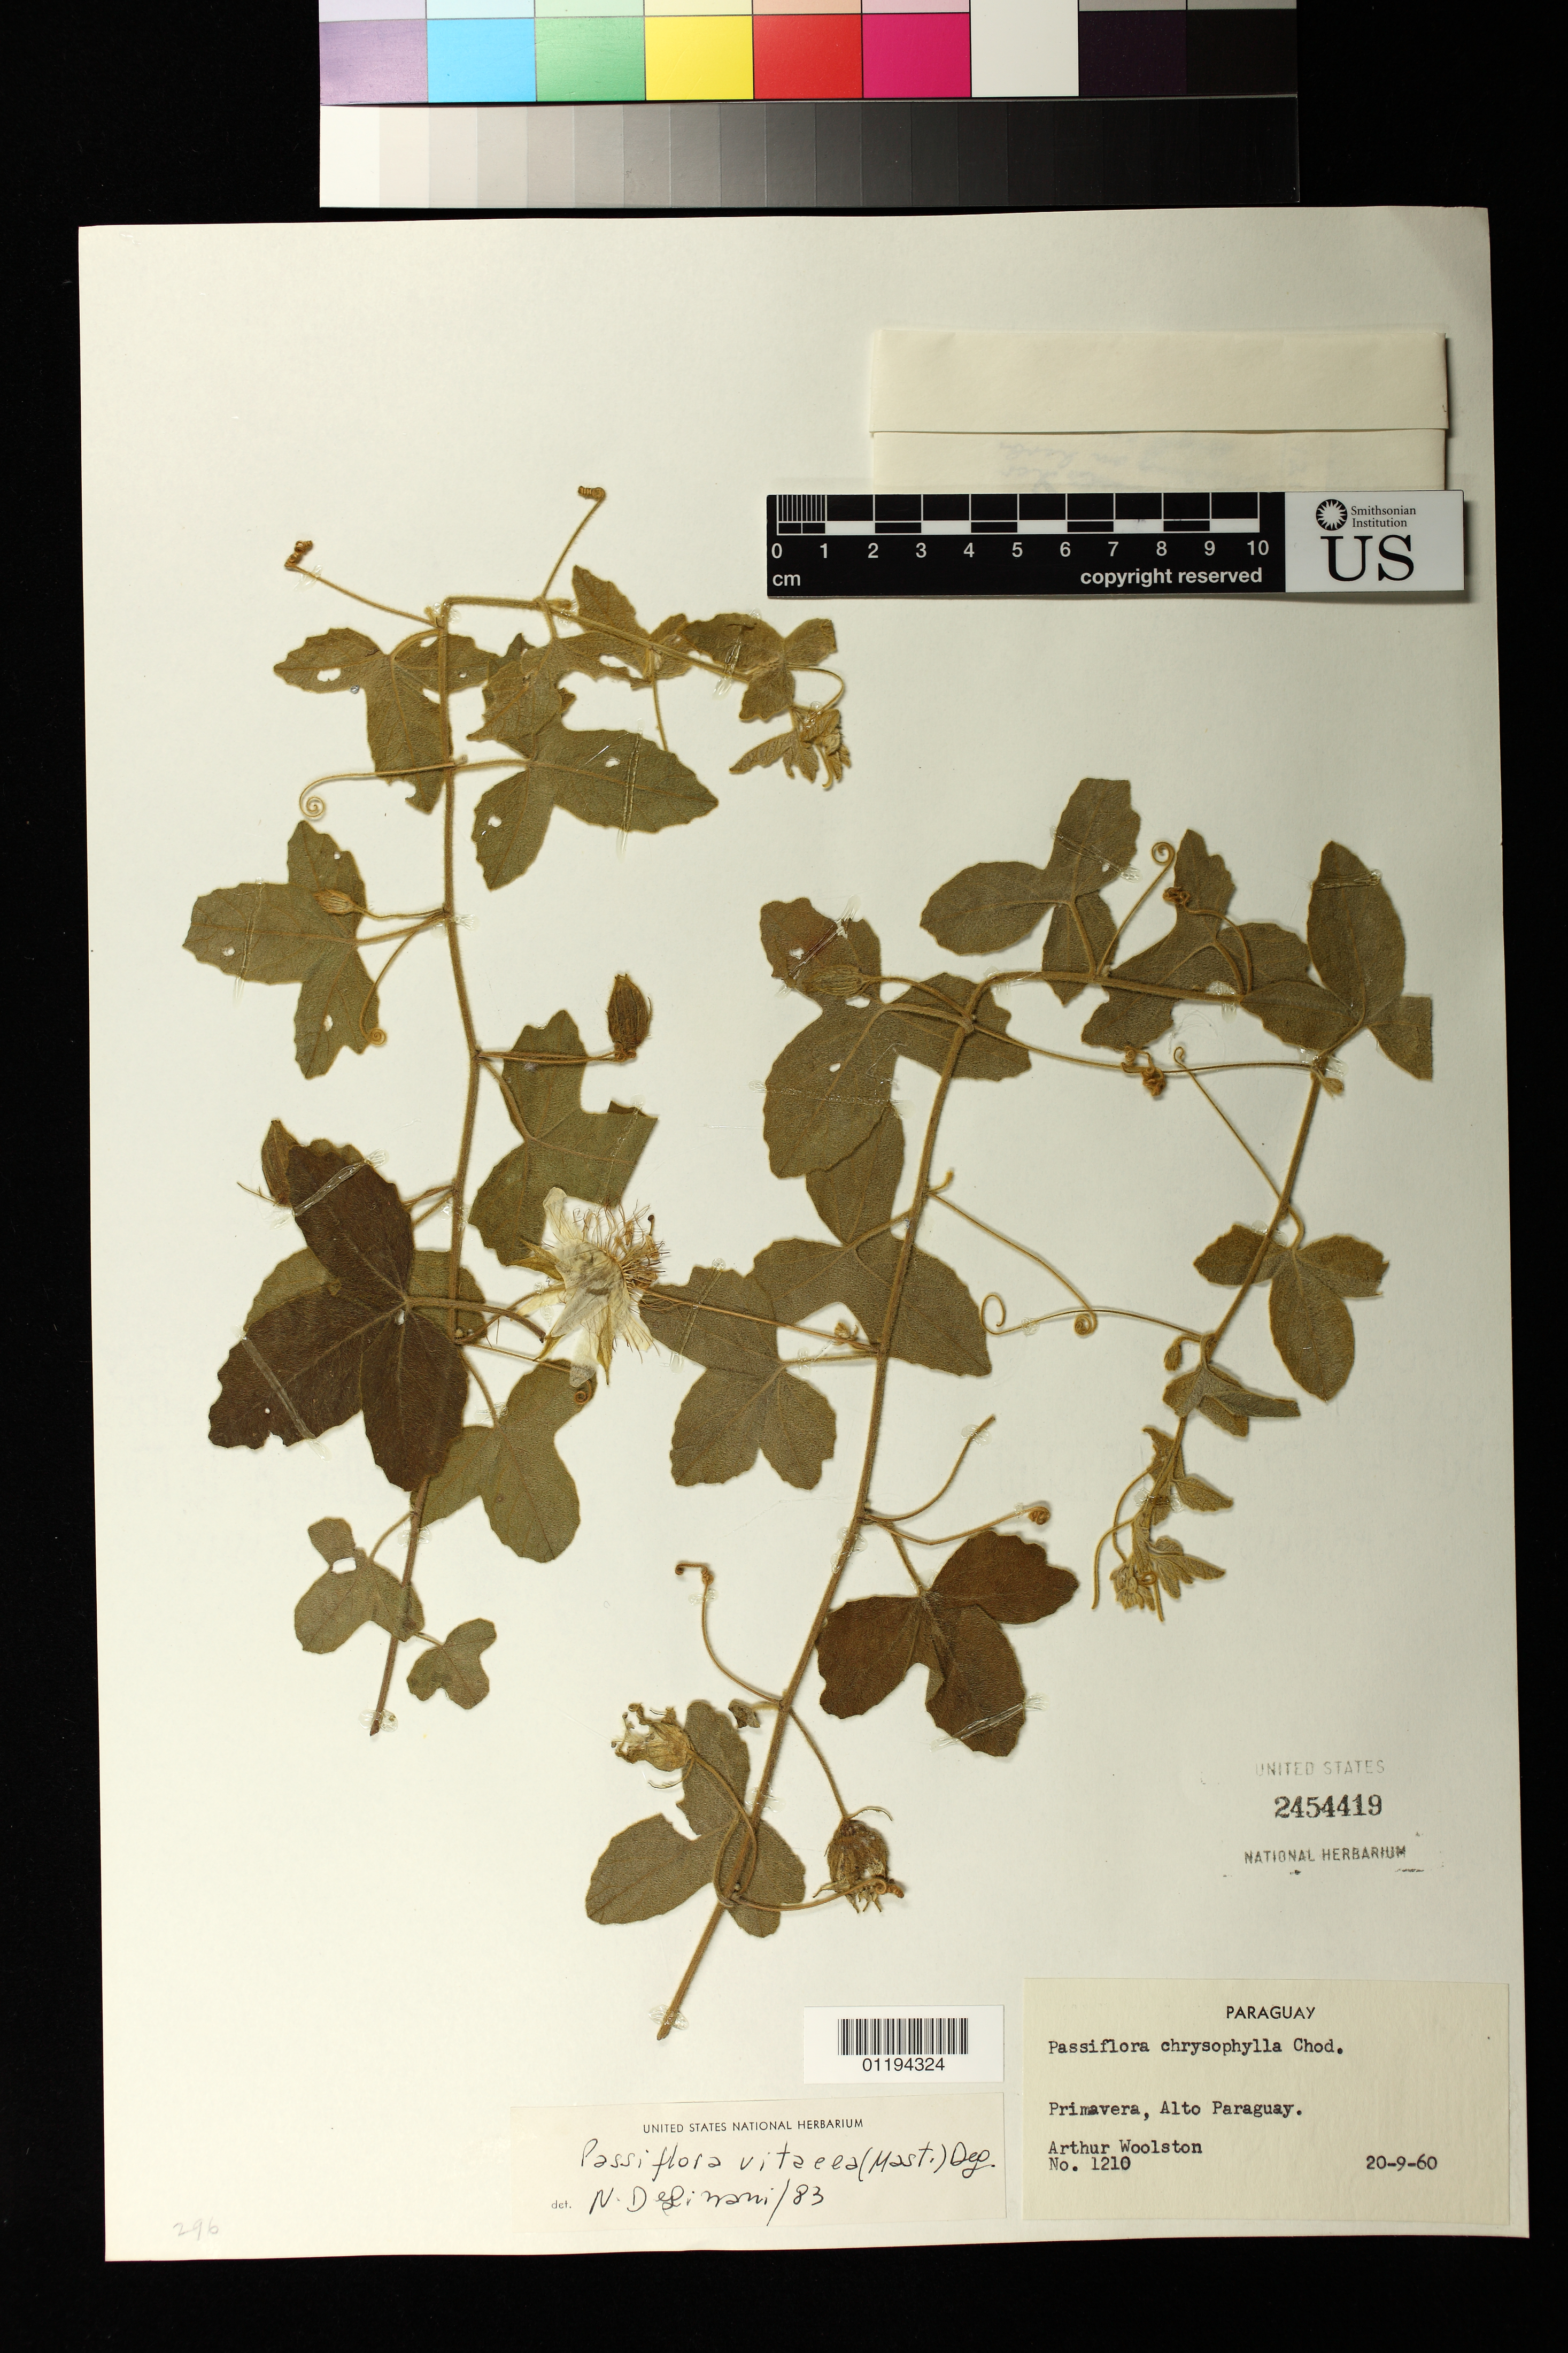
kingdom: Plantae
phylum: Tracheophyta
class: Magnoliopsida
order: Malpighiales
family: Passifloraceae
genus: Passiflora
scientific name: Passiflora chrysophylla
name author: Chodat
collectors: A. L. Woolston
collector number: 1210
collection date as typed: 20 Sep 1960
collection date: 1960-09-20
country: Paraguay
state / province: Alto Paraguay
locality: Primavera, Alto Paraguay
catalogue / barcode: US 2454419